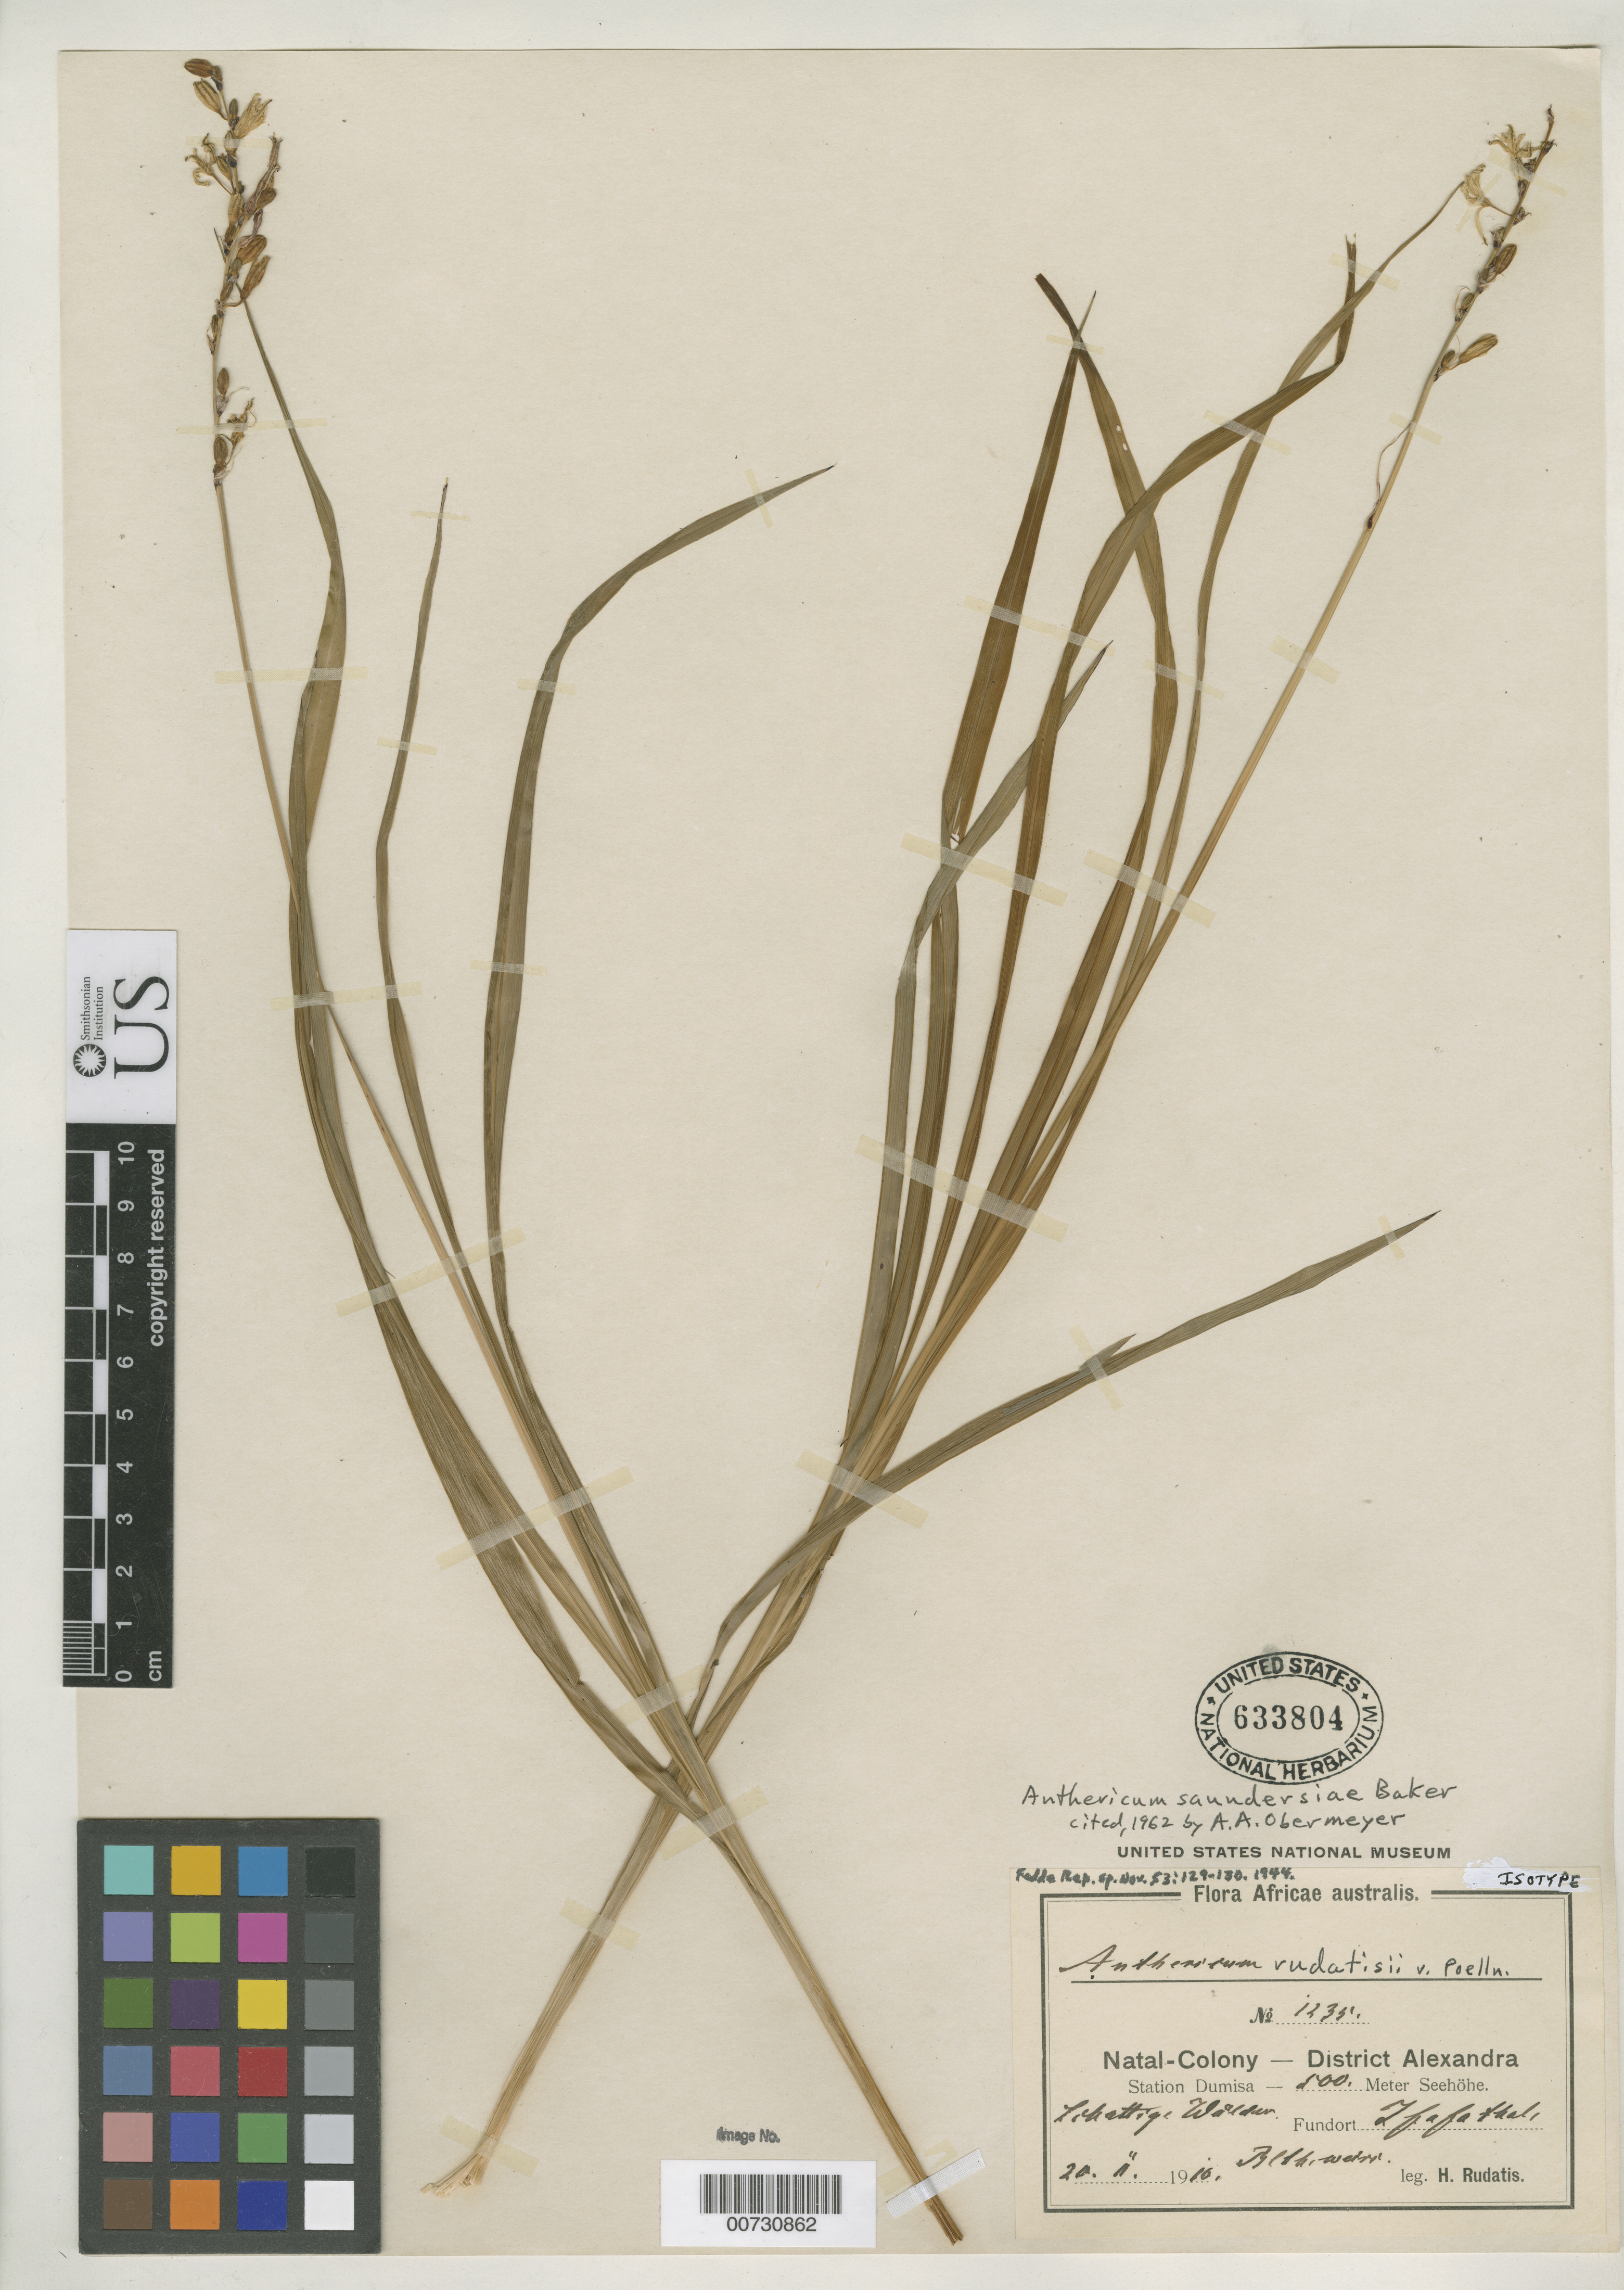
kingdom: Plantae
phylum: Tracheophyta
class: Liliopsida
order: Asparagales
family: Asparagaceae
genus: Anthericum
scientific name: Anthericum rudatisii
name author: Poelln.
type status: Isotype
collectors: H. Rudatis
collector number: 1235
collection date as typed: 20 Feb 1916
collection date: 1916-02-20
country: South Africa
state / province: KwaZulu-Natal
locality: Natal-Colony - District Alexandra, Station Dumisa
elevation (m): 500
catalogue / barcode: US 633804